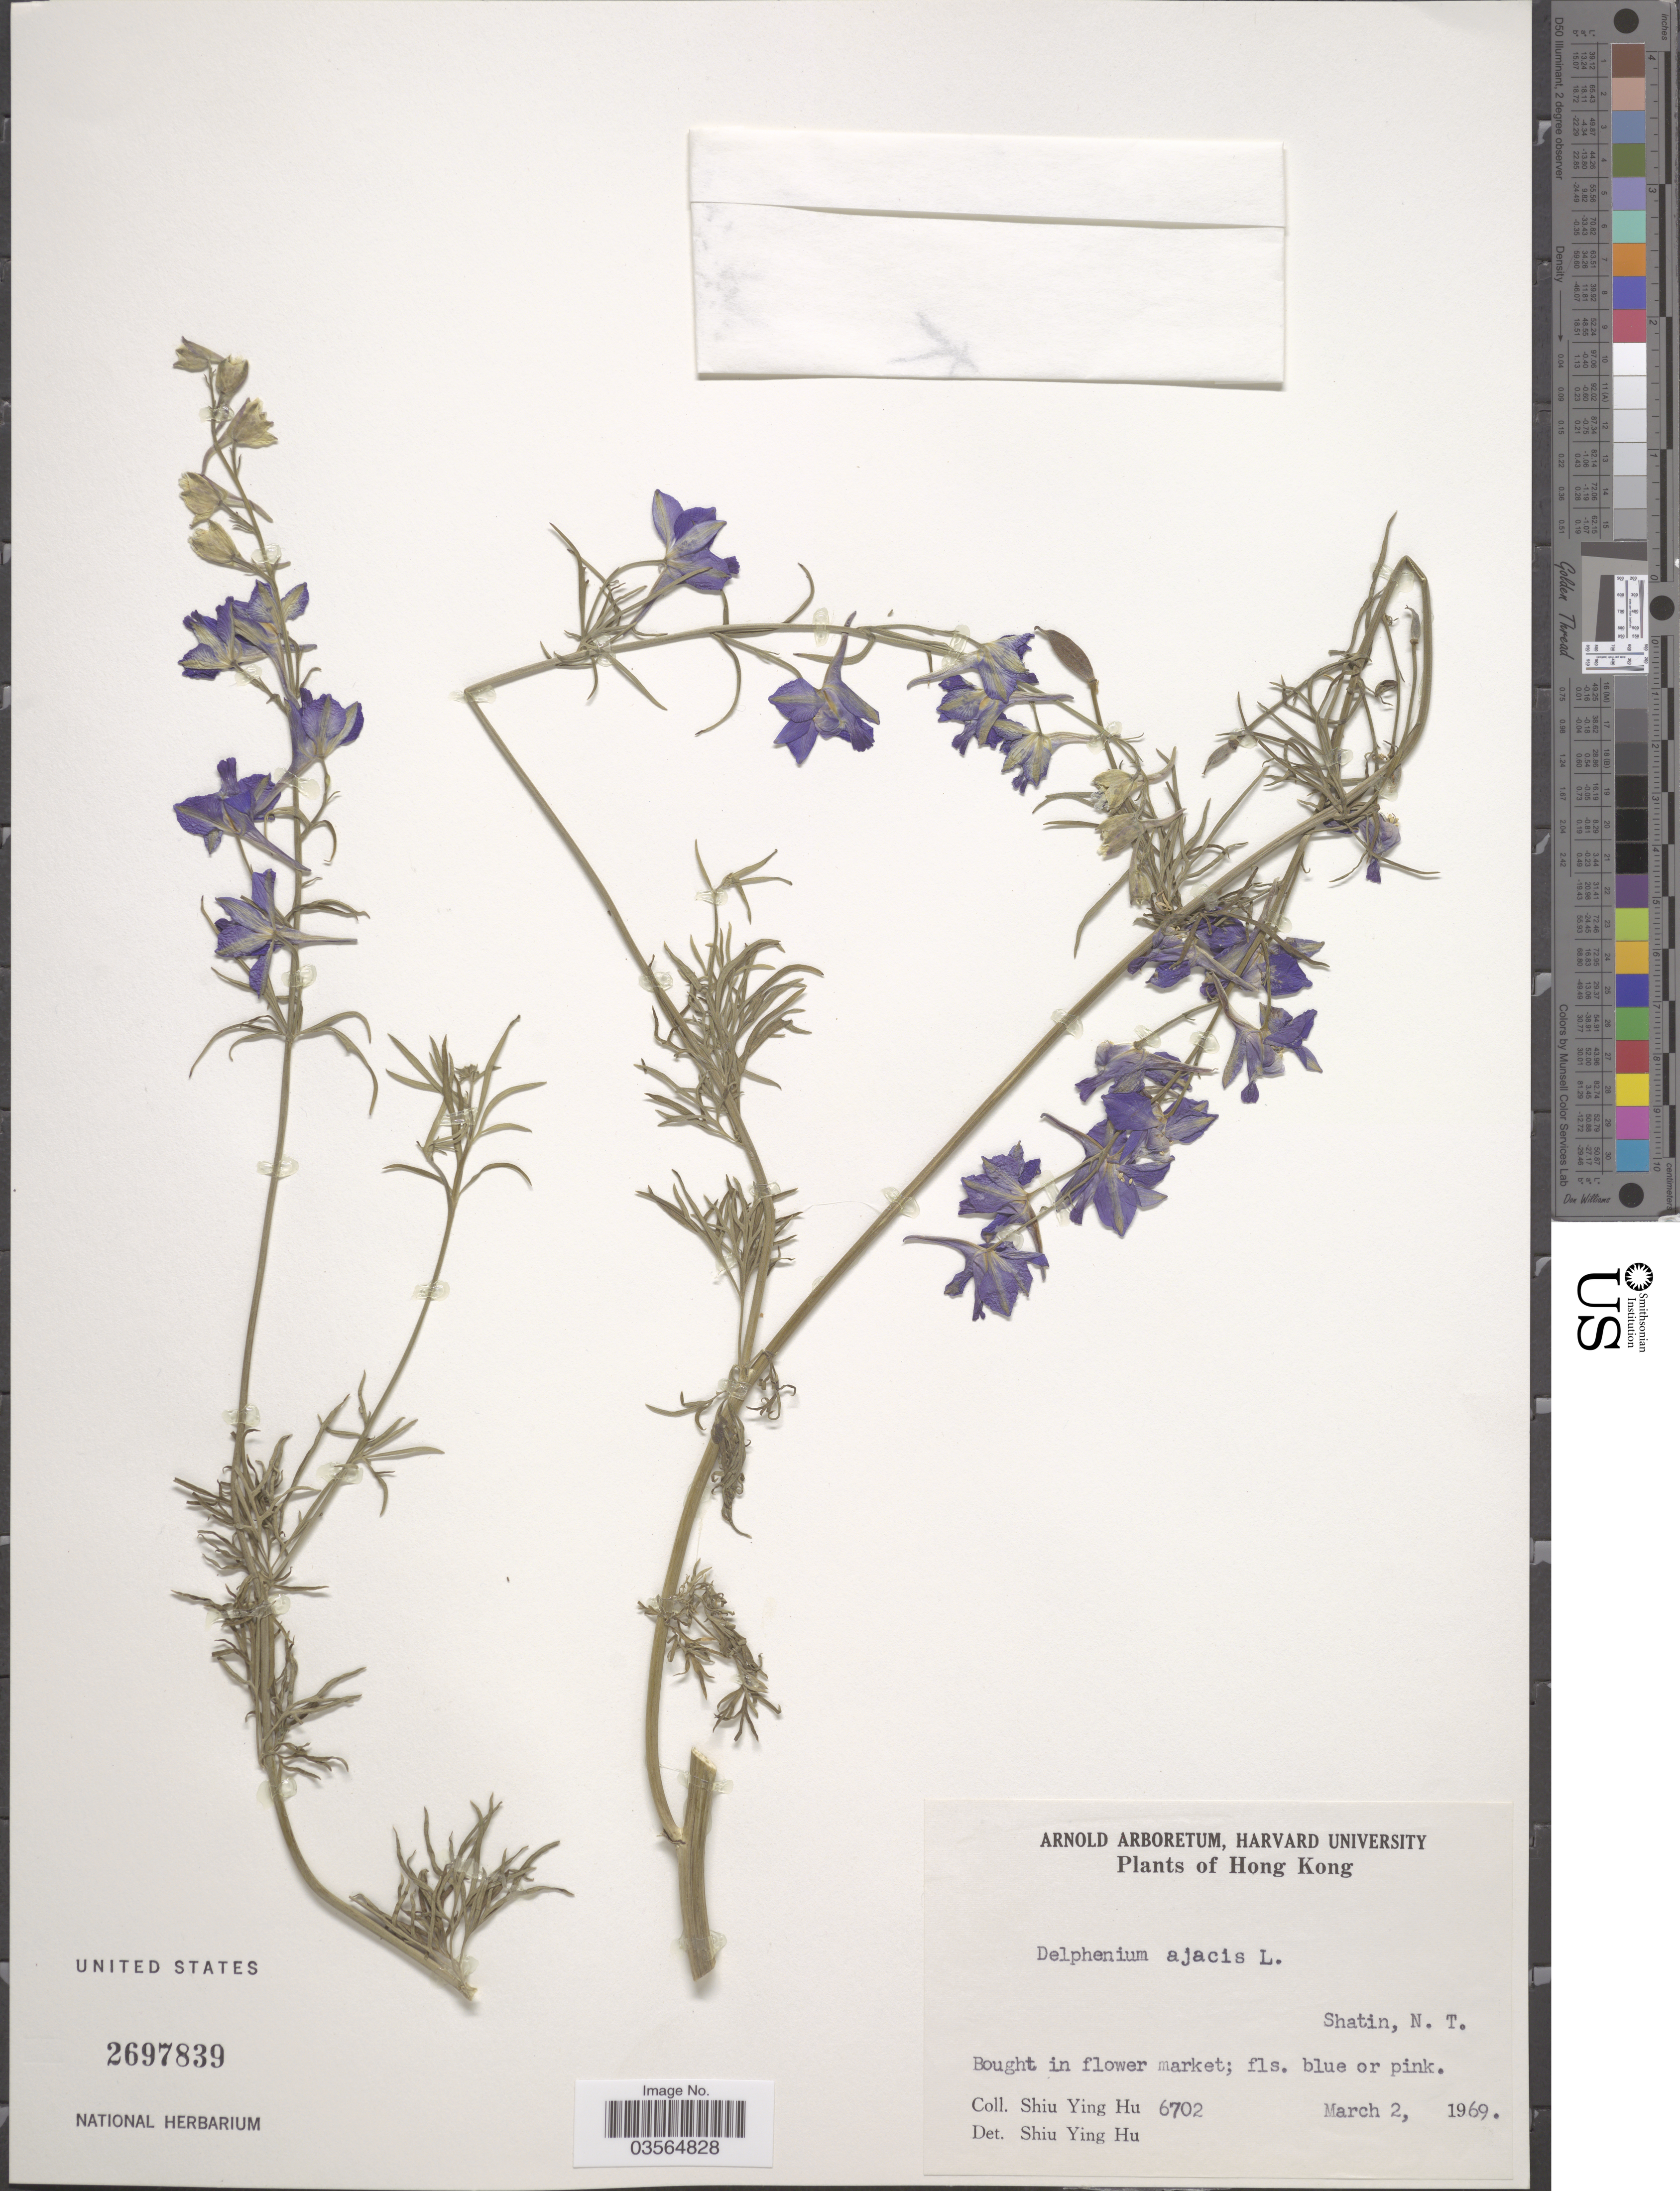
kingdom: Plantae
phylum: Tracheophyta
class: Magnoliopsida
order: Ranunculales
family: Ranunculaceae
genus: Delphinium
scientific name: Delphinium ajacis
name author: L.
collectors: S. Y. Hu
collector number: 6702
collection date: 1969-03-02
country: China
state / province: Hong Kong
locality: Shatin, N. T.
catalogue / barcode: US 2697839